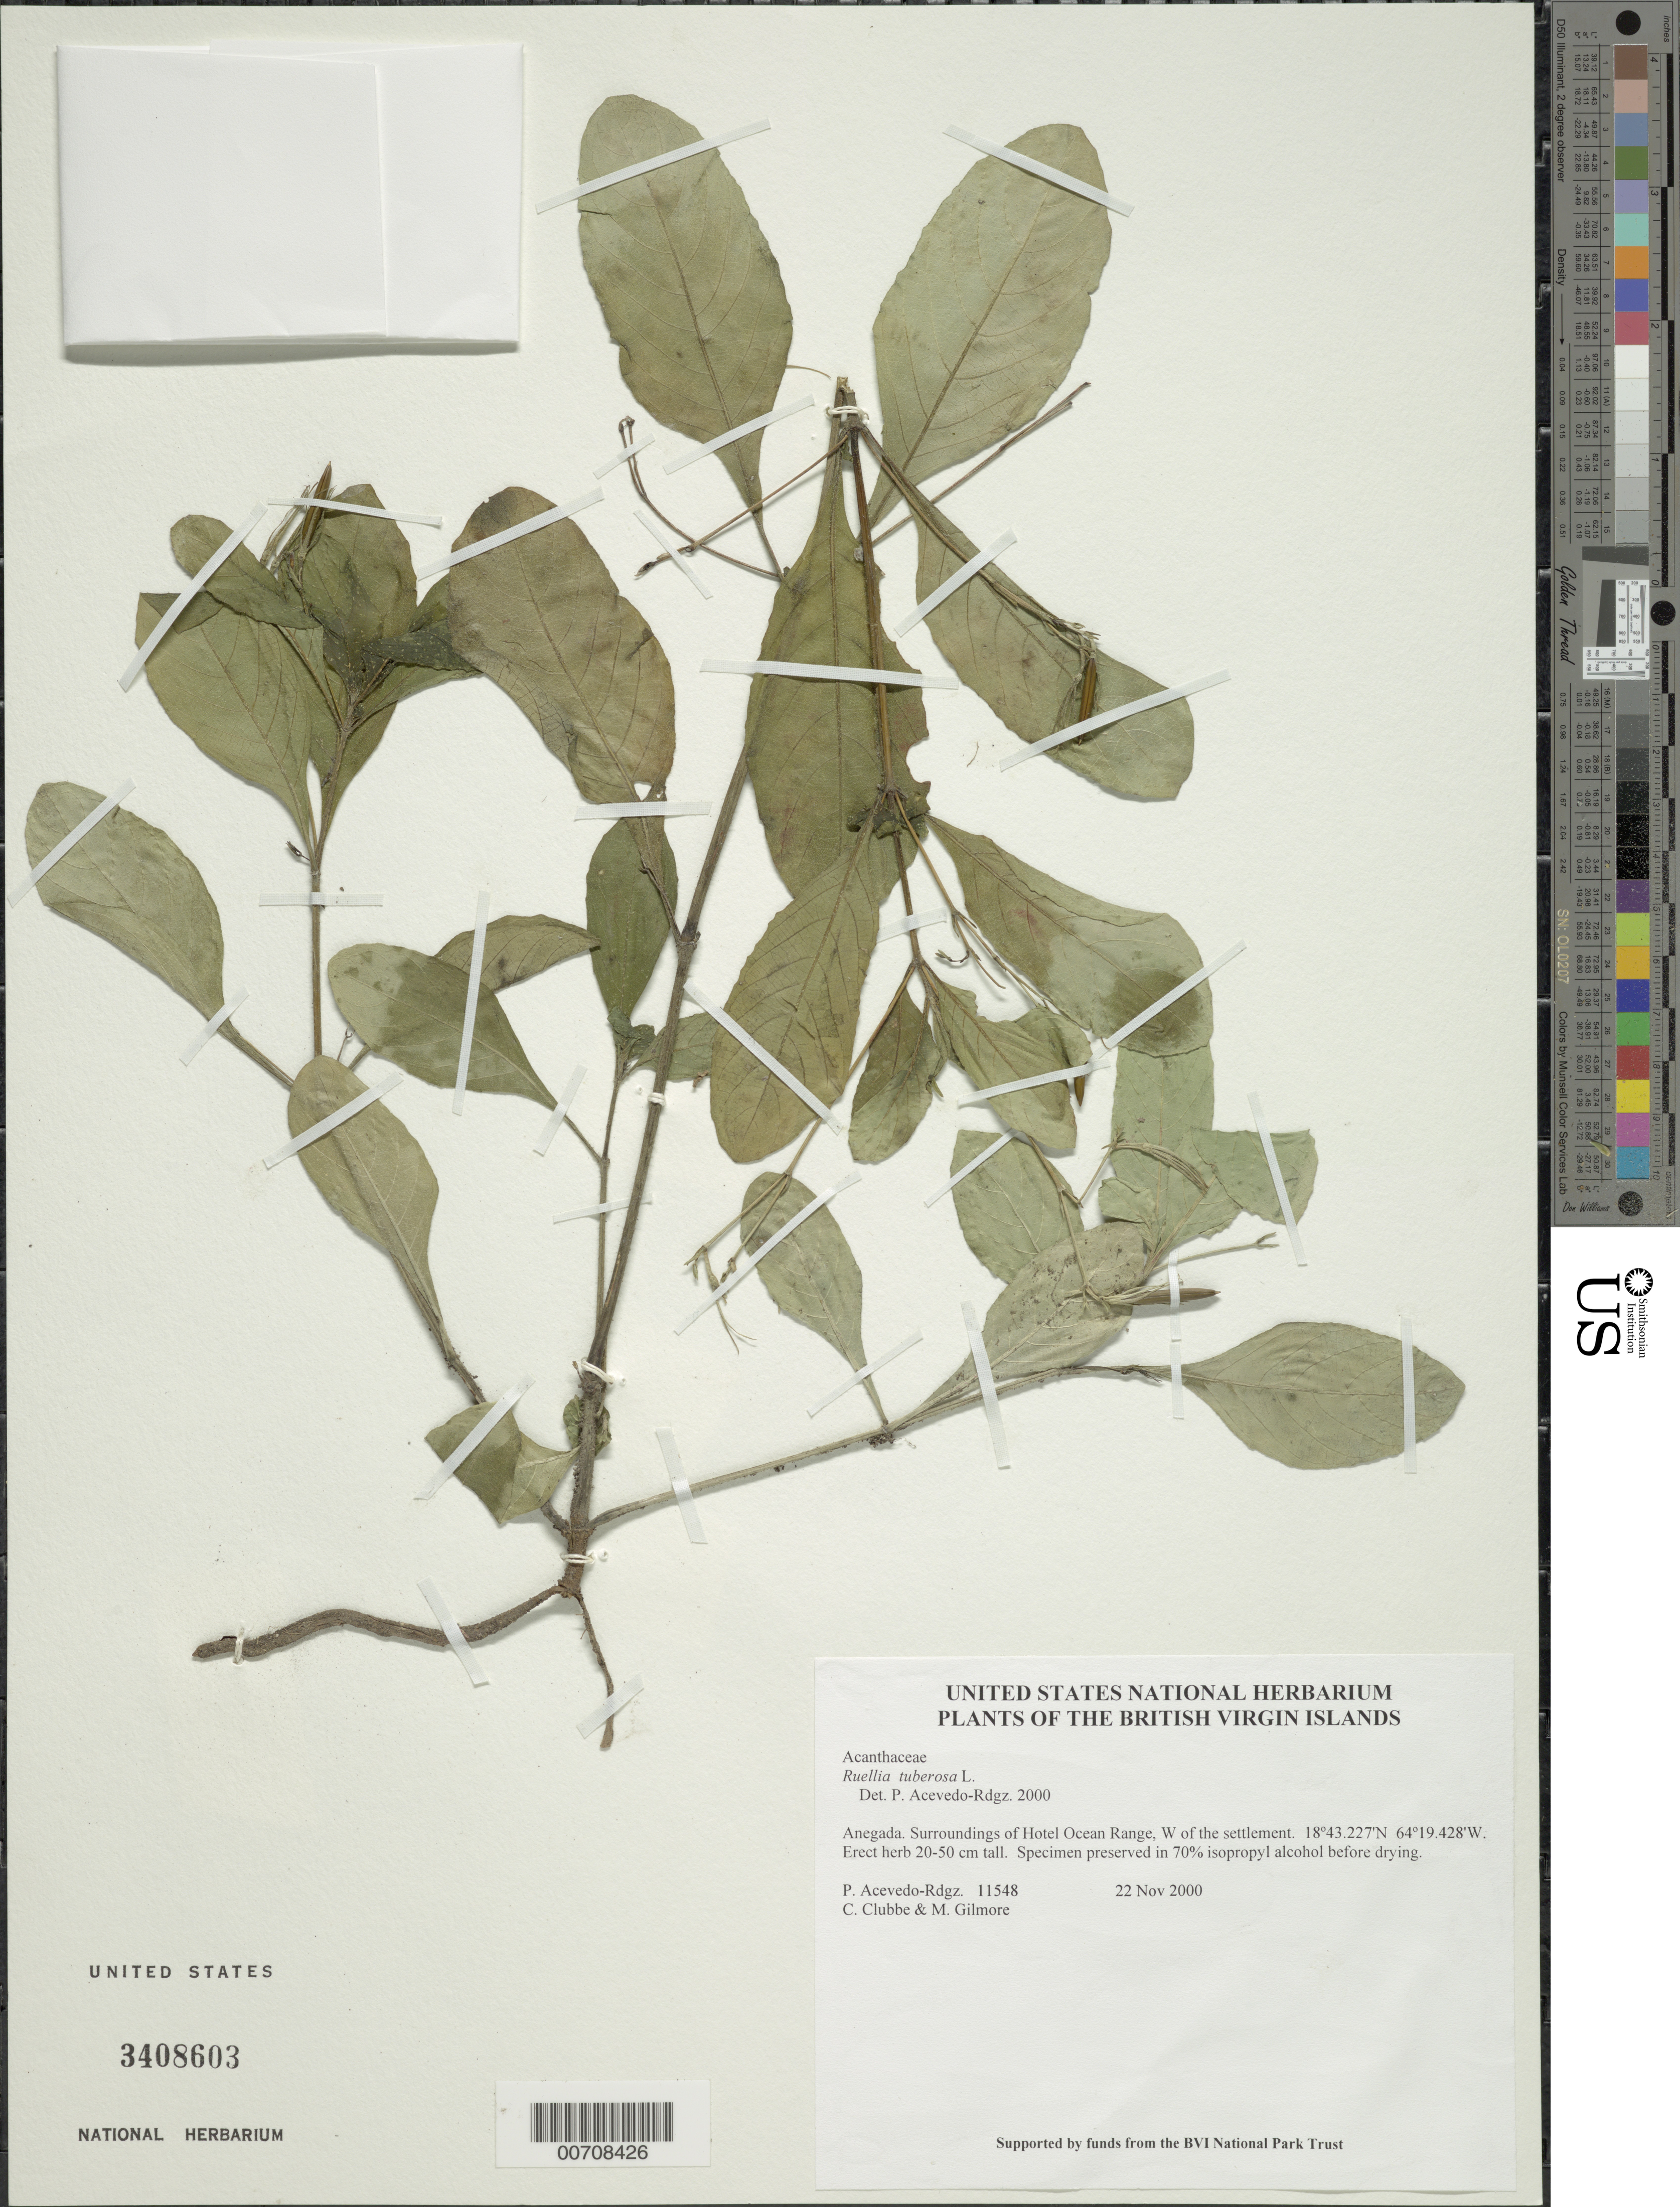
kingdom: Plantae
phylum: Tracheophyta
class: Magnoliopsida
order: Lamiales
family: Acanthaceae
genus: Ruellia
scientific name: Ruellia tuberosa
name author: L.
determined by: Acevedo-Rodríguez, P., (BOT), Smithsonian Institution - National Museum of Natural History (UNITED STATES)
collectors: P. Acevedo-Rodr., C. Clubbe & M. Gilmore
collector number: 11548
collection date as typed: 22 Nov 2000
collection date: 2000-11-22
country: British Virgin Islands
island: Anegada I.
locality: Surroundings of Hotel Ocean Range, W of the settlement.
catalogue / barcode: US 3408603